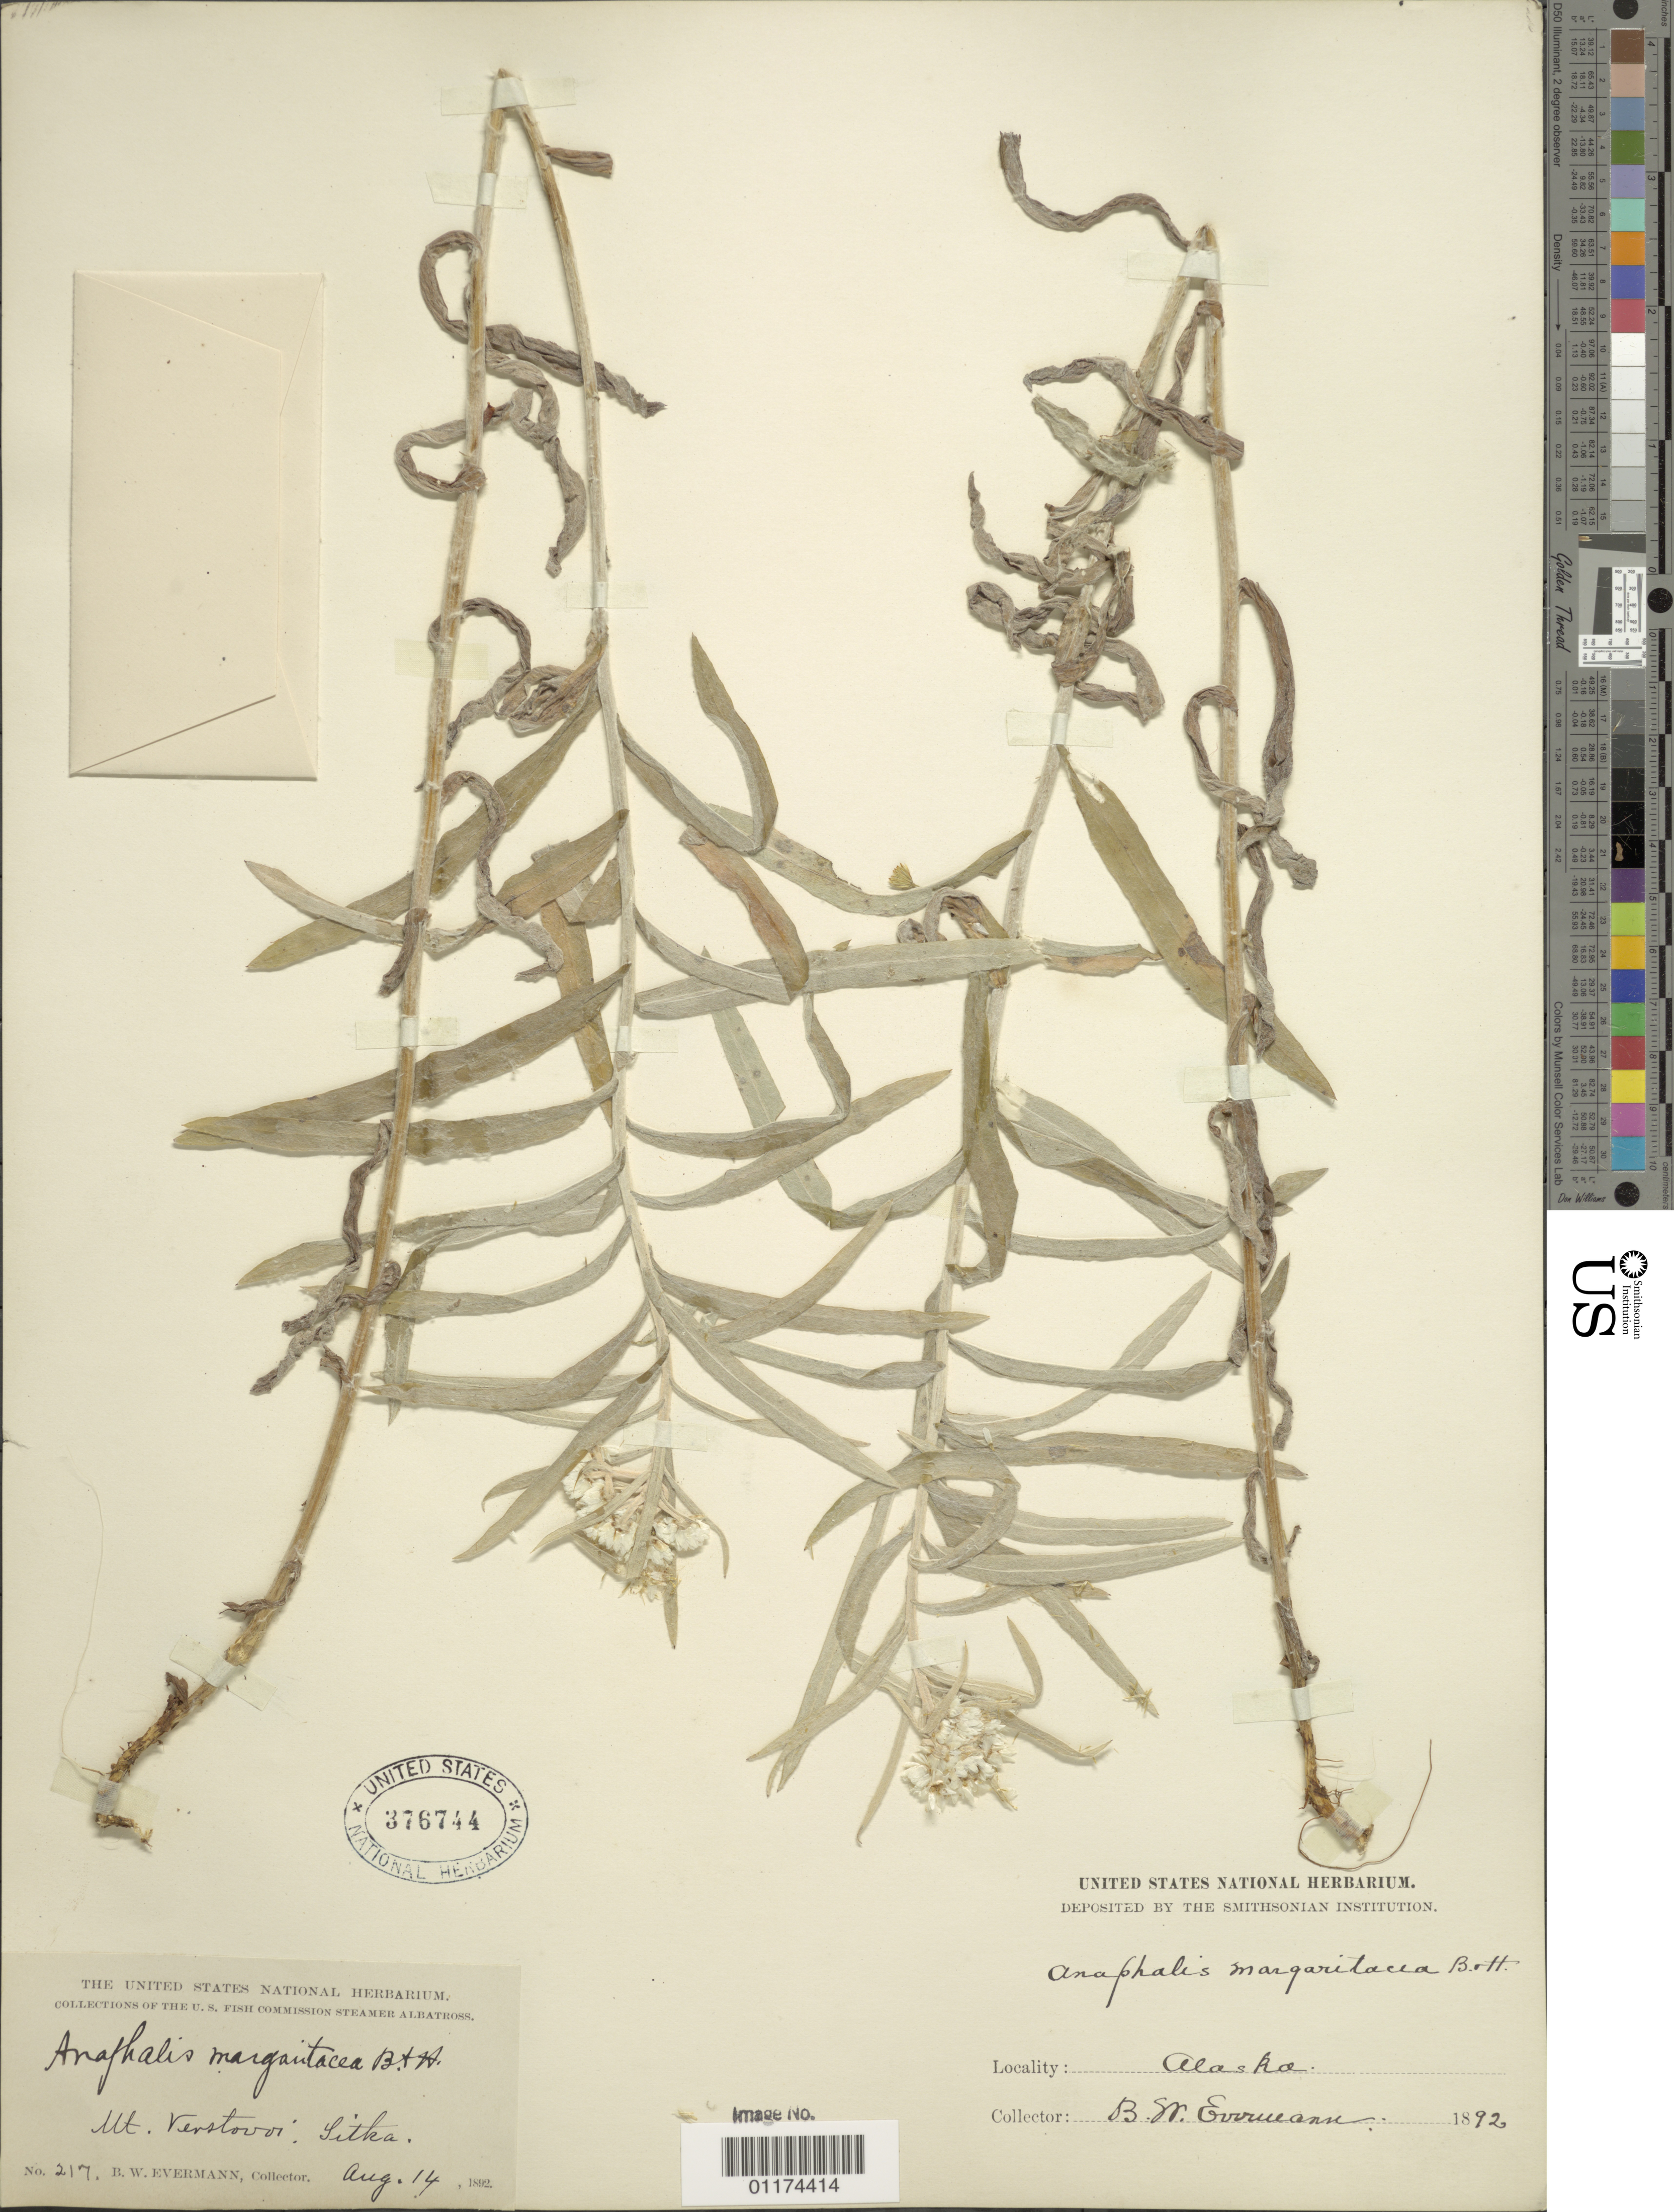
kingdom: Plantae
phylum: Tracheophyta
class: Magnoliopsida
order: Asterales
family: Asteraceae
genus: Anaphalis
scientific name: Anaphalis margaritacea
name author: (L.) Benth. & Hook. f.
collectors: B. W. Evermann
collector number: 217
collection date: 1892-08-14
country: United States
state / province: Alaska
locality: Sitka, Mt. Verstovoi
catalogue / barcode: US 376744